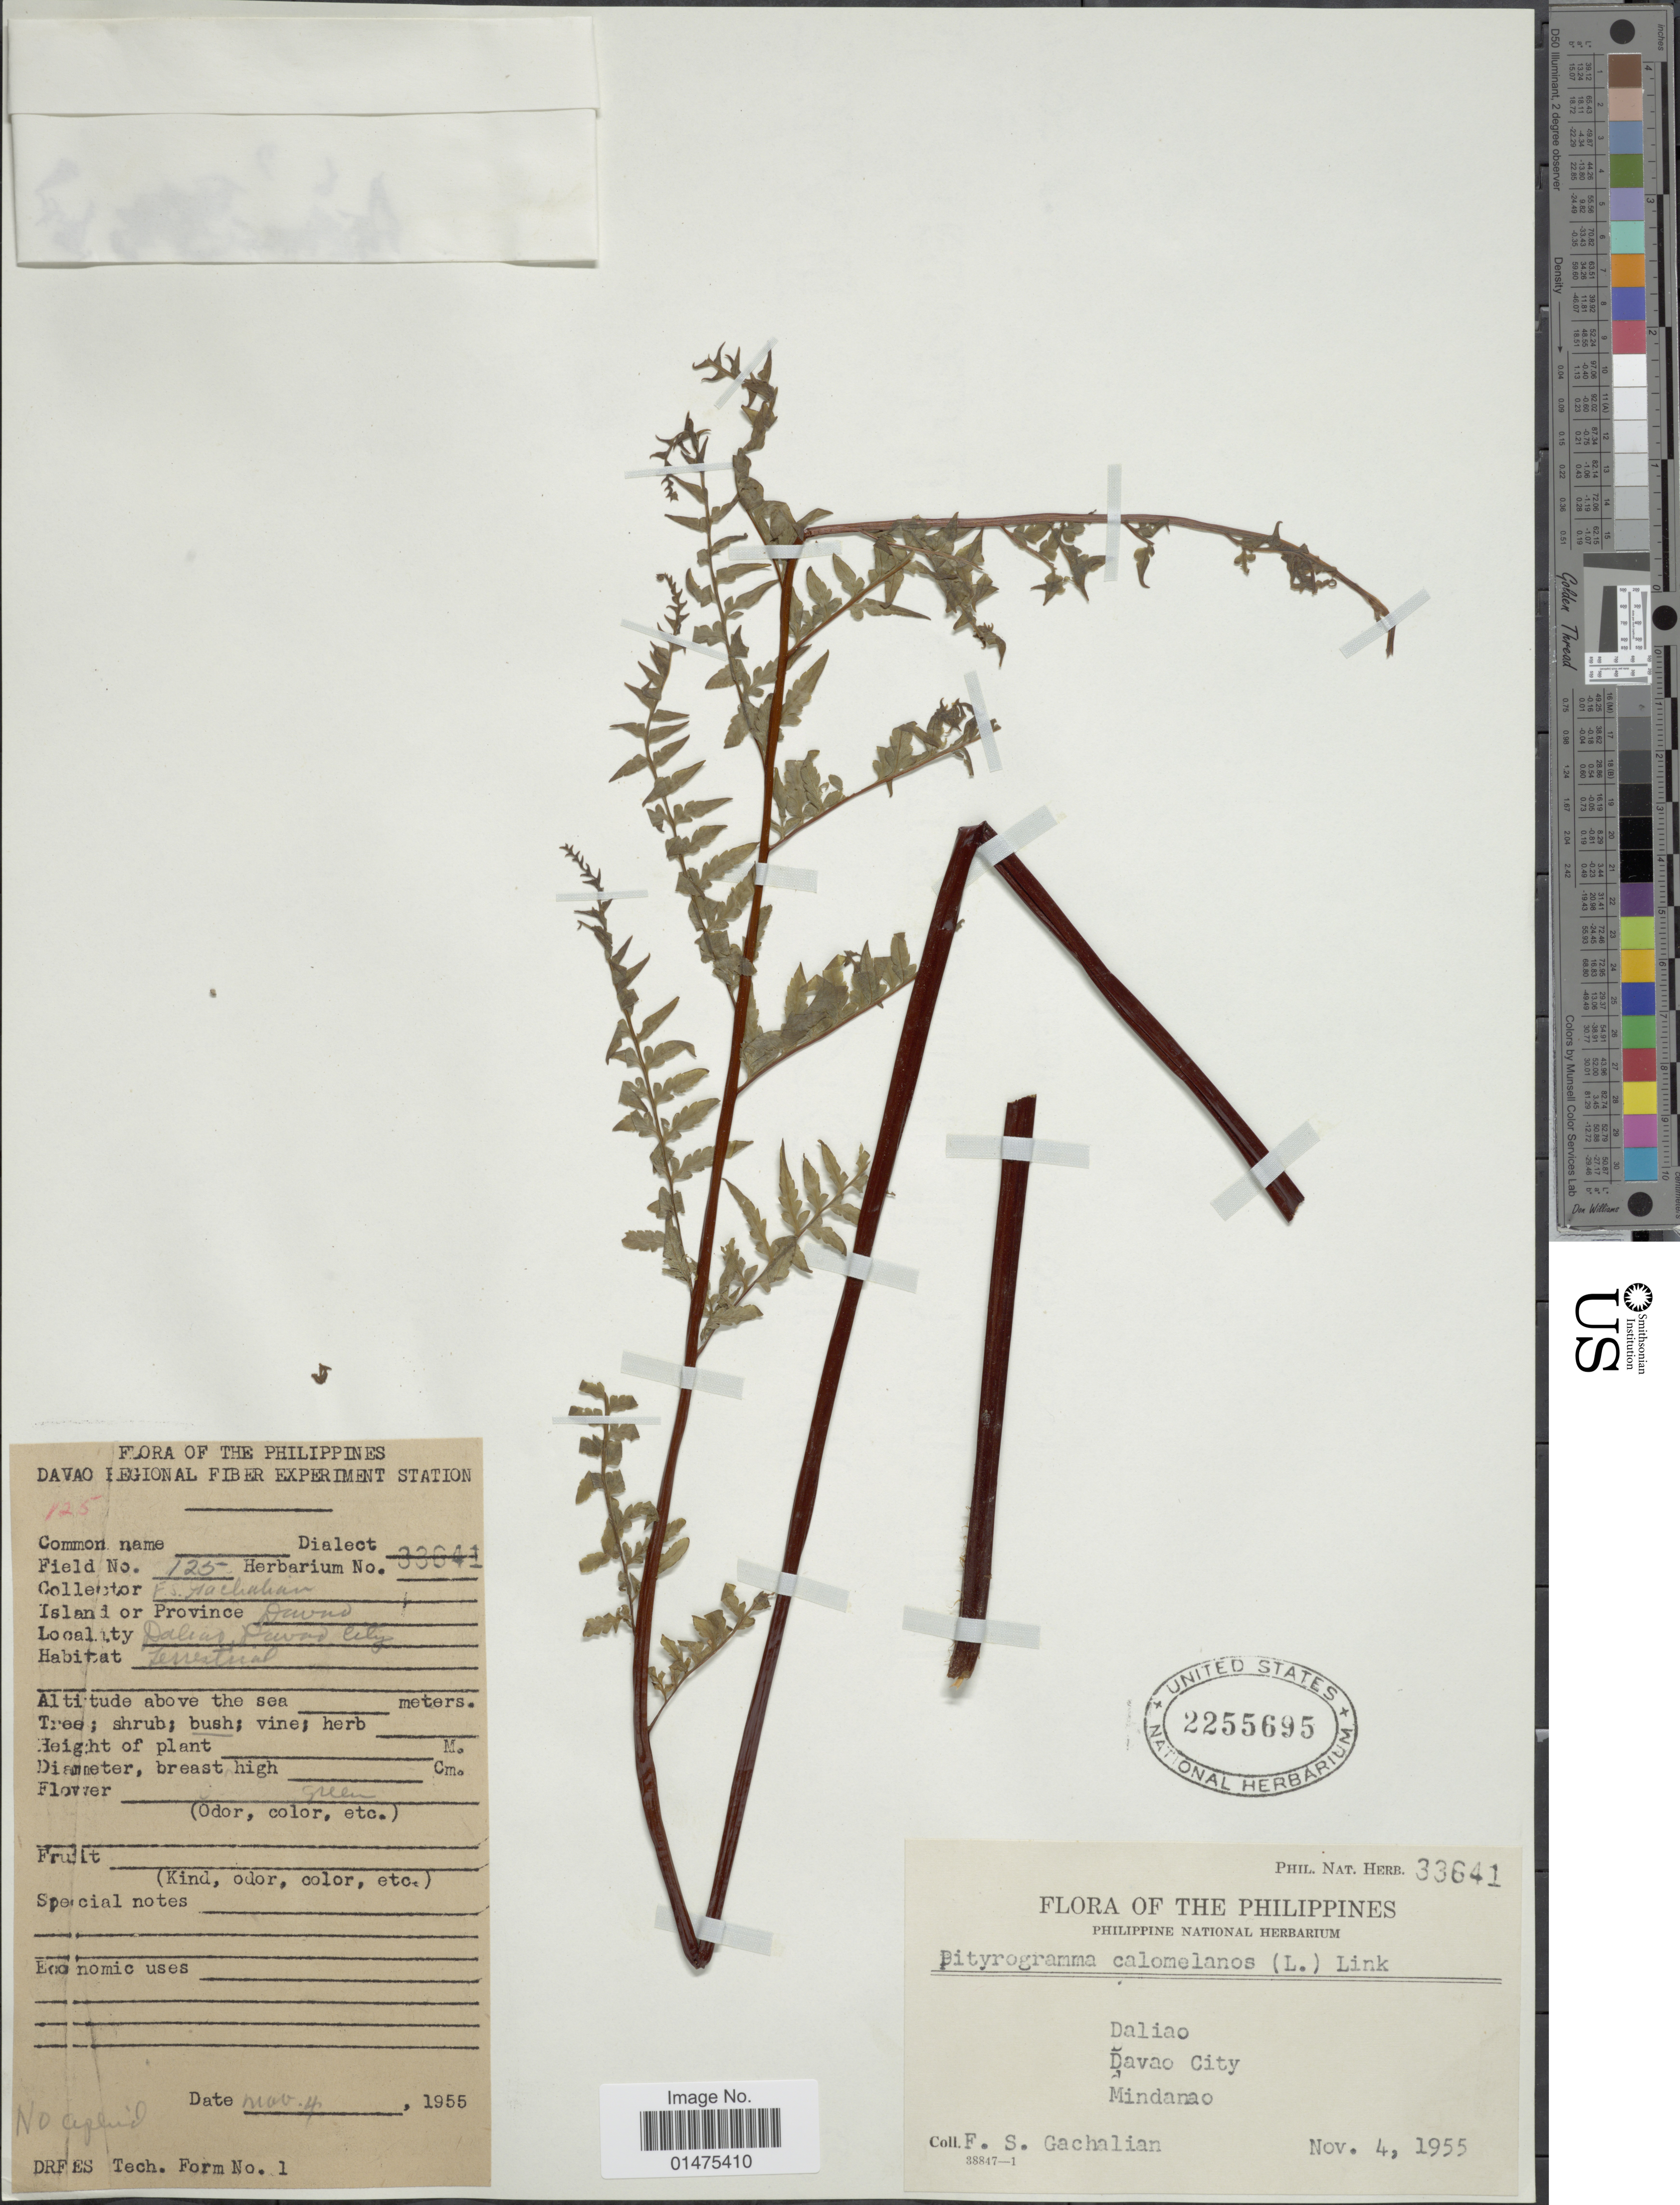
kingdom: Plantae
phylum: Tracheophyta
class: Polypodiopsida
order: Polypodiales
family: Pteridaceae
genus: Pityrogramma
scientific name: Pityrogramma calomelanos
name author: (L.) Link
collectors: F. Gachalian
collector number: Phil. Nat. Herb. 33641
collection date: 1955-11-04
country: Philippines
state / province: Davao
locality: Daliao, Davao City, Mindanao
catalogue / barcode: US 2255695